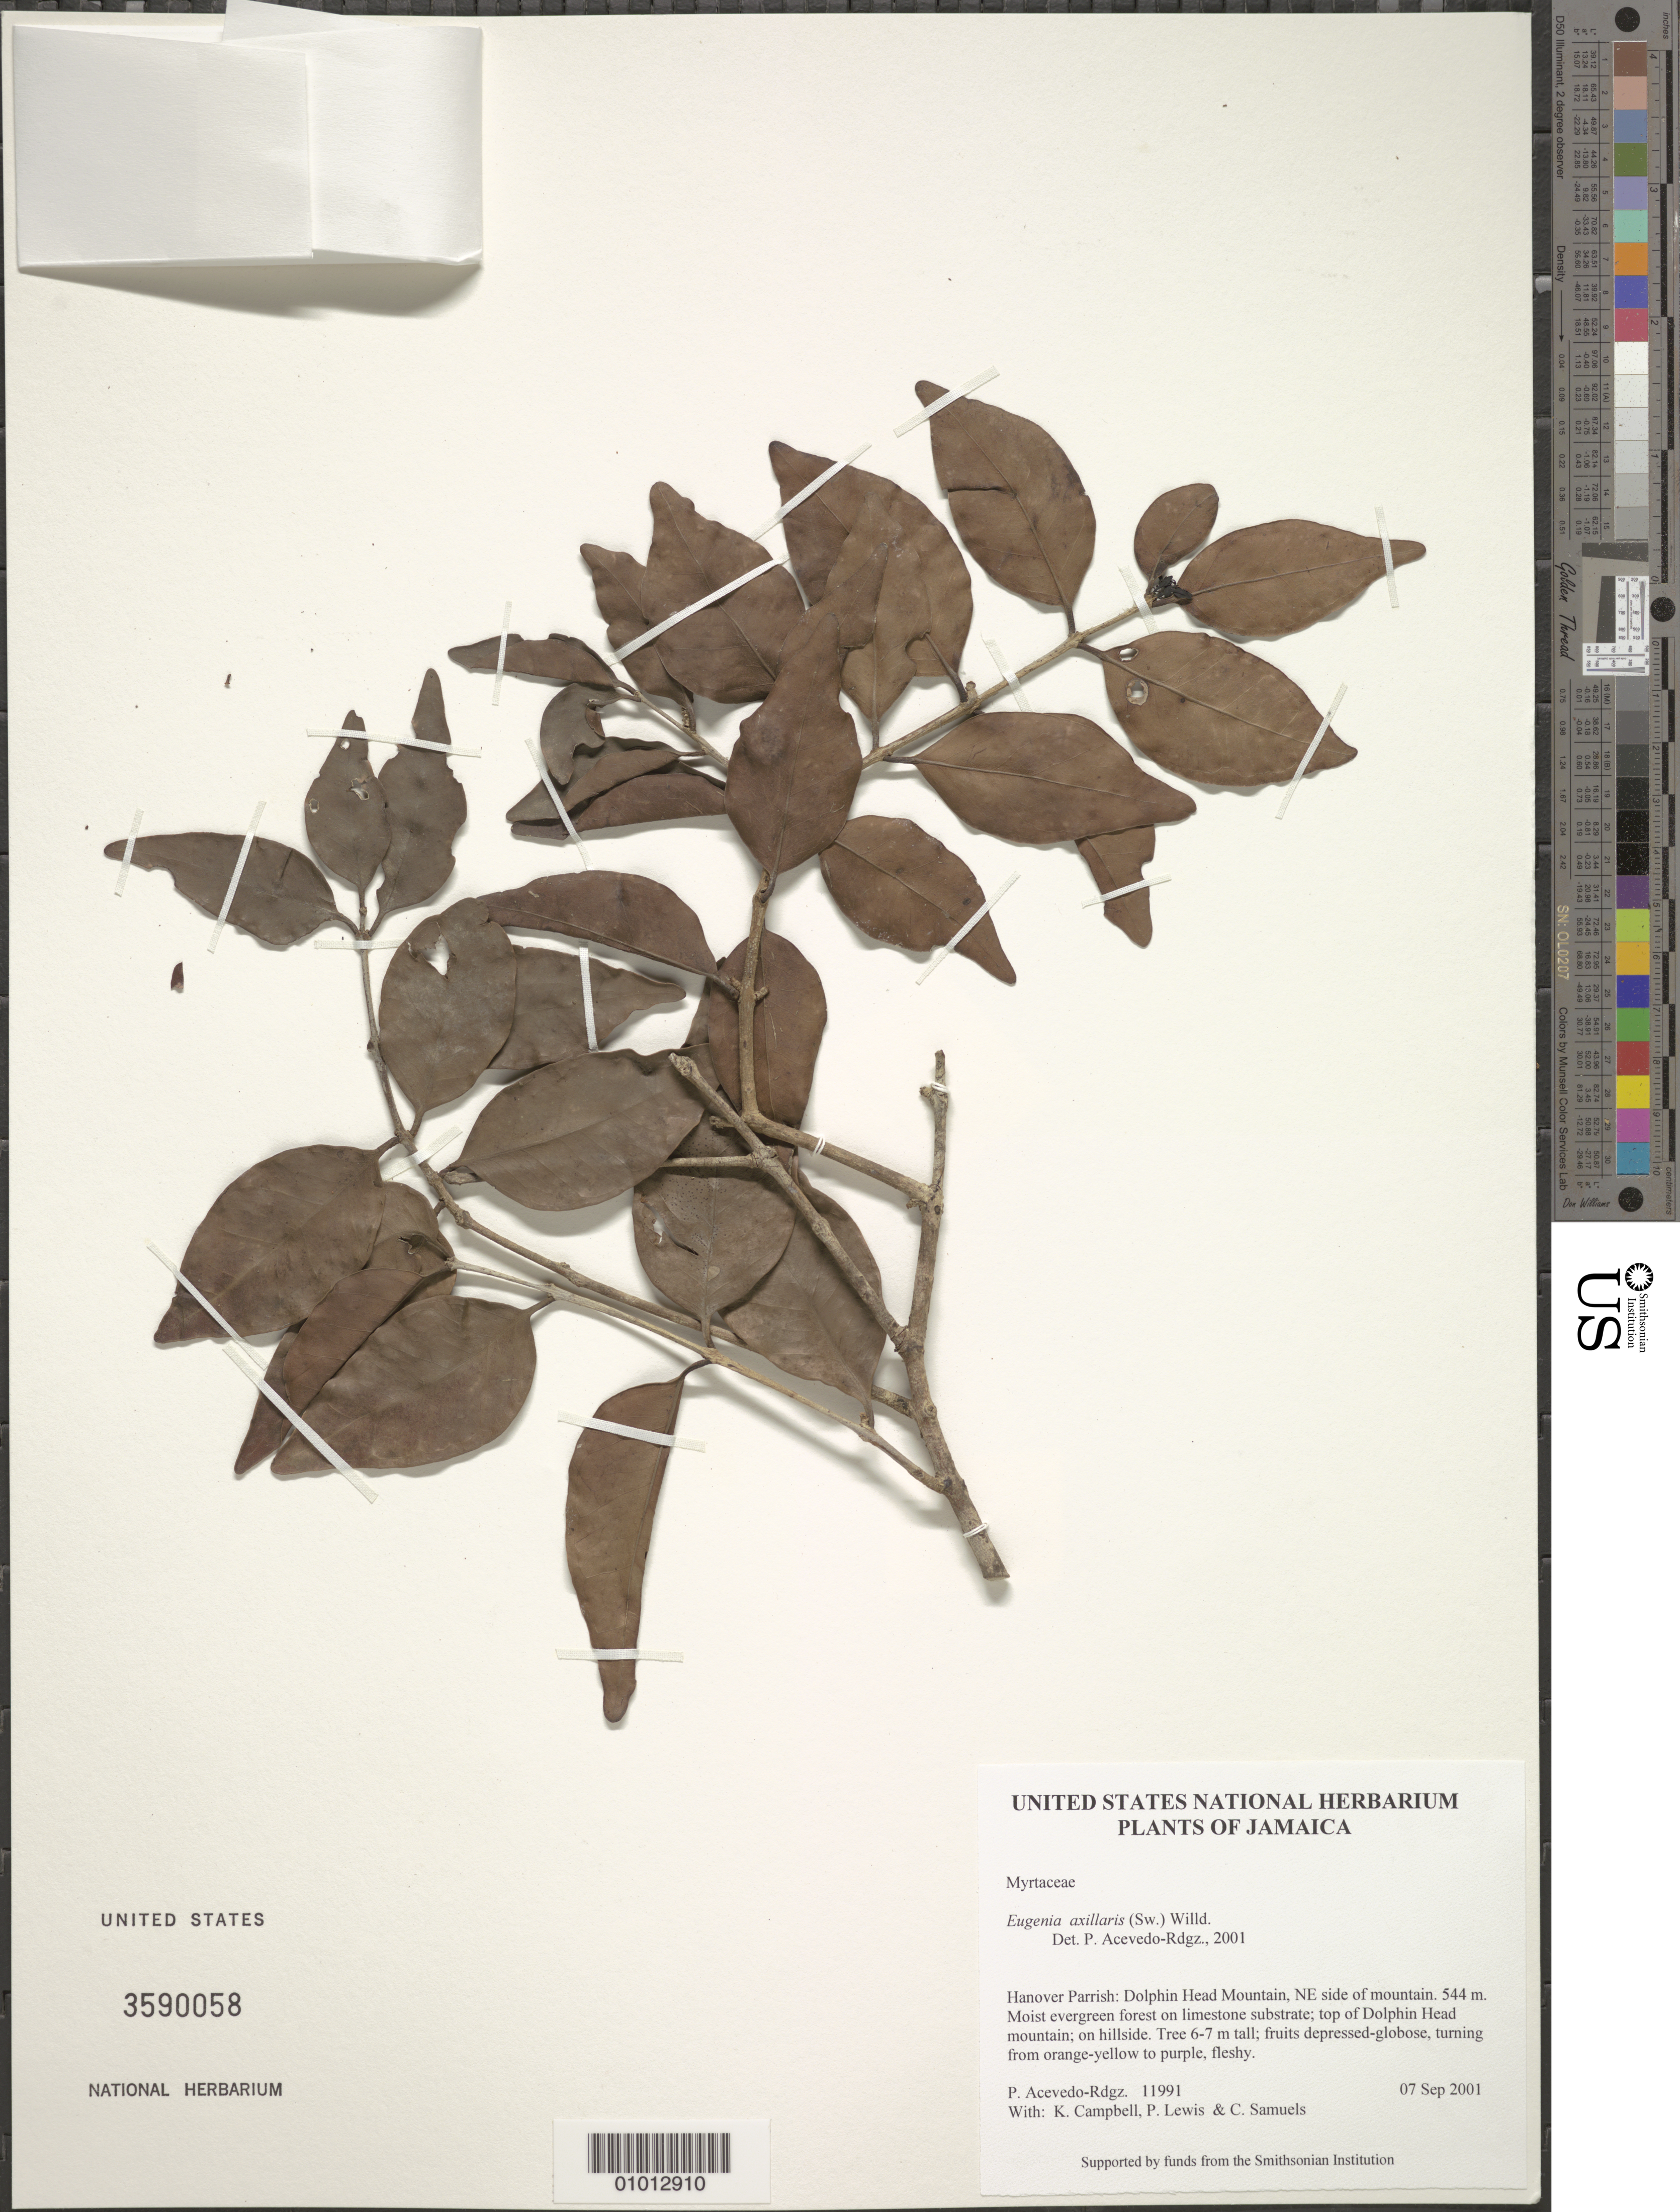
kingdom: Plantae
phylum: Tracheophyta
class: Magnoliopsida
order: Myrtales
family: Myrtaceae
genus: Eugenia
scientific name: Eugenia axillaris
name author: (Sw.) Willd.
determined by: Acevedo-Rodríguez, P., (BOT), Smithsonian Institution - National Museum of Natural History (UNITED STATES)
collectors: P. Acevedo-Rodr., K. Campbell, P. Lewis & C. Samuels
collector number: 11991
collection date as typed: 07 Sep 2001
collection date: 2001-09-07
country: Jamaica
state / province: Hanover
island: Jamaica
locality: Hanover Parrish: Dolphin Head Mountain, NE side of mountain.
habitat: Moist evergreen forest on limestone substrate; top of Dolphin Head mountain; on hillside.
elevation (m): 544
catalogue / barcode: US 3590058